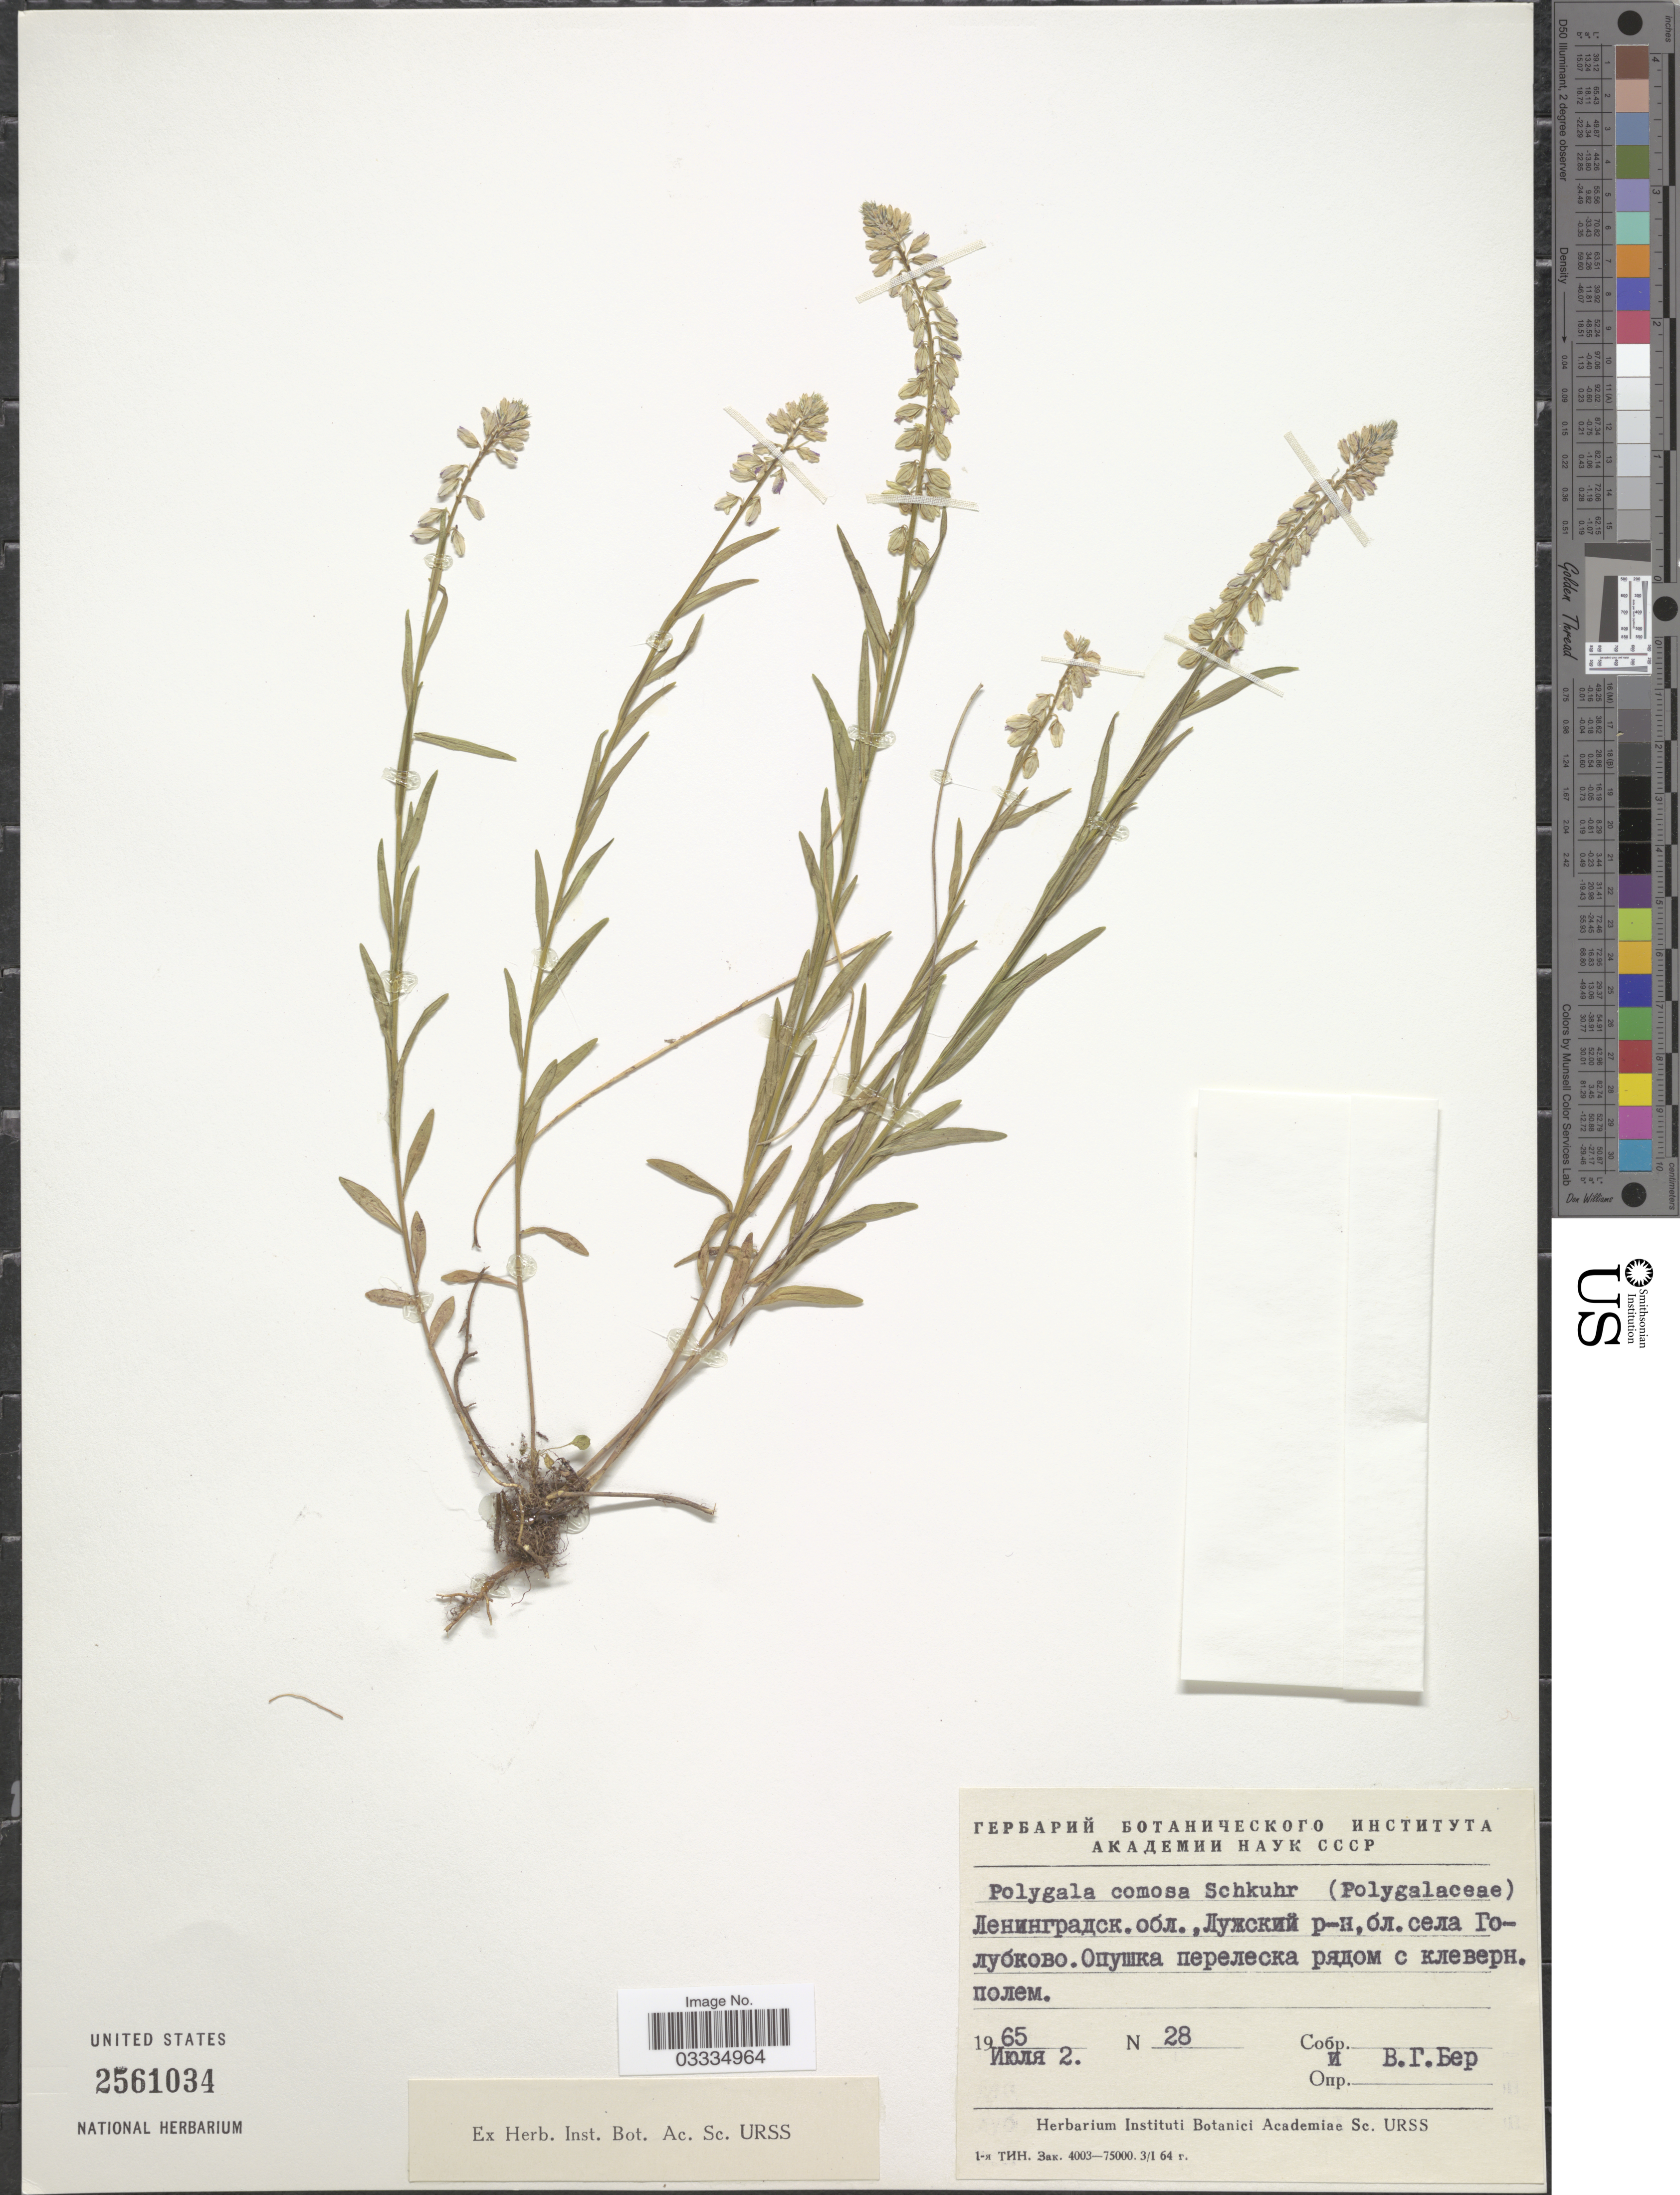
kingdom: Plantae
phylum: Tracheophyta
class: Magnoliopsida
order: Fabales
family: Polygalaceae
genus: Polygala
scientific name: Polygala comosa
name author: Schkuhr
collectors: V. Ber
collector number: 28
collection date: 1965-06-02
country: Russian Federation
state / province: Leningrad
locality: District Luzhskiy, near village Golubkovo.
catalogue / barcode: US 2561034